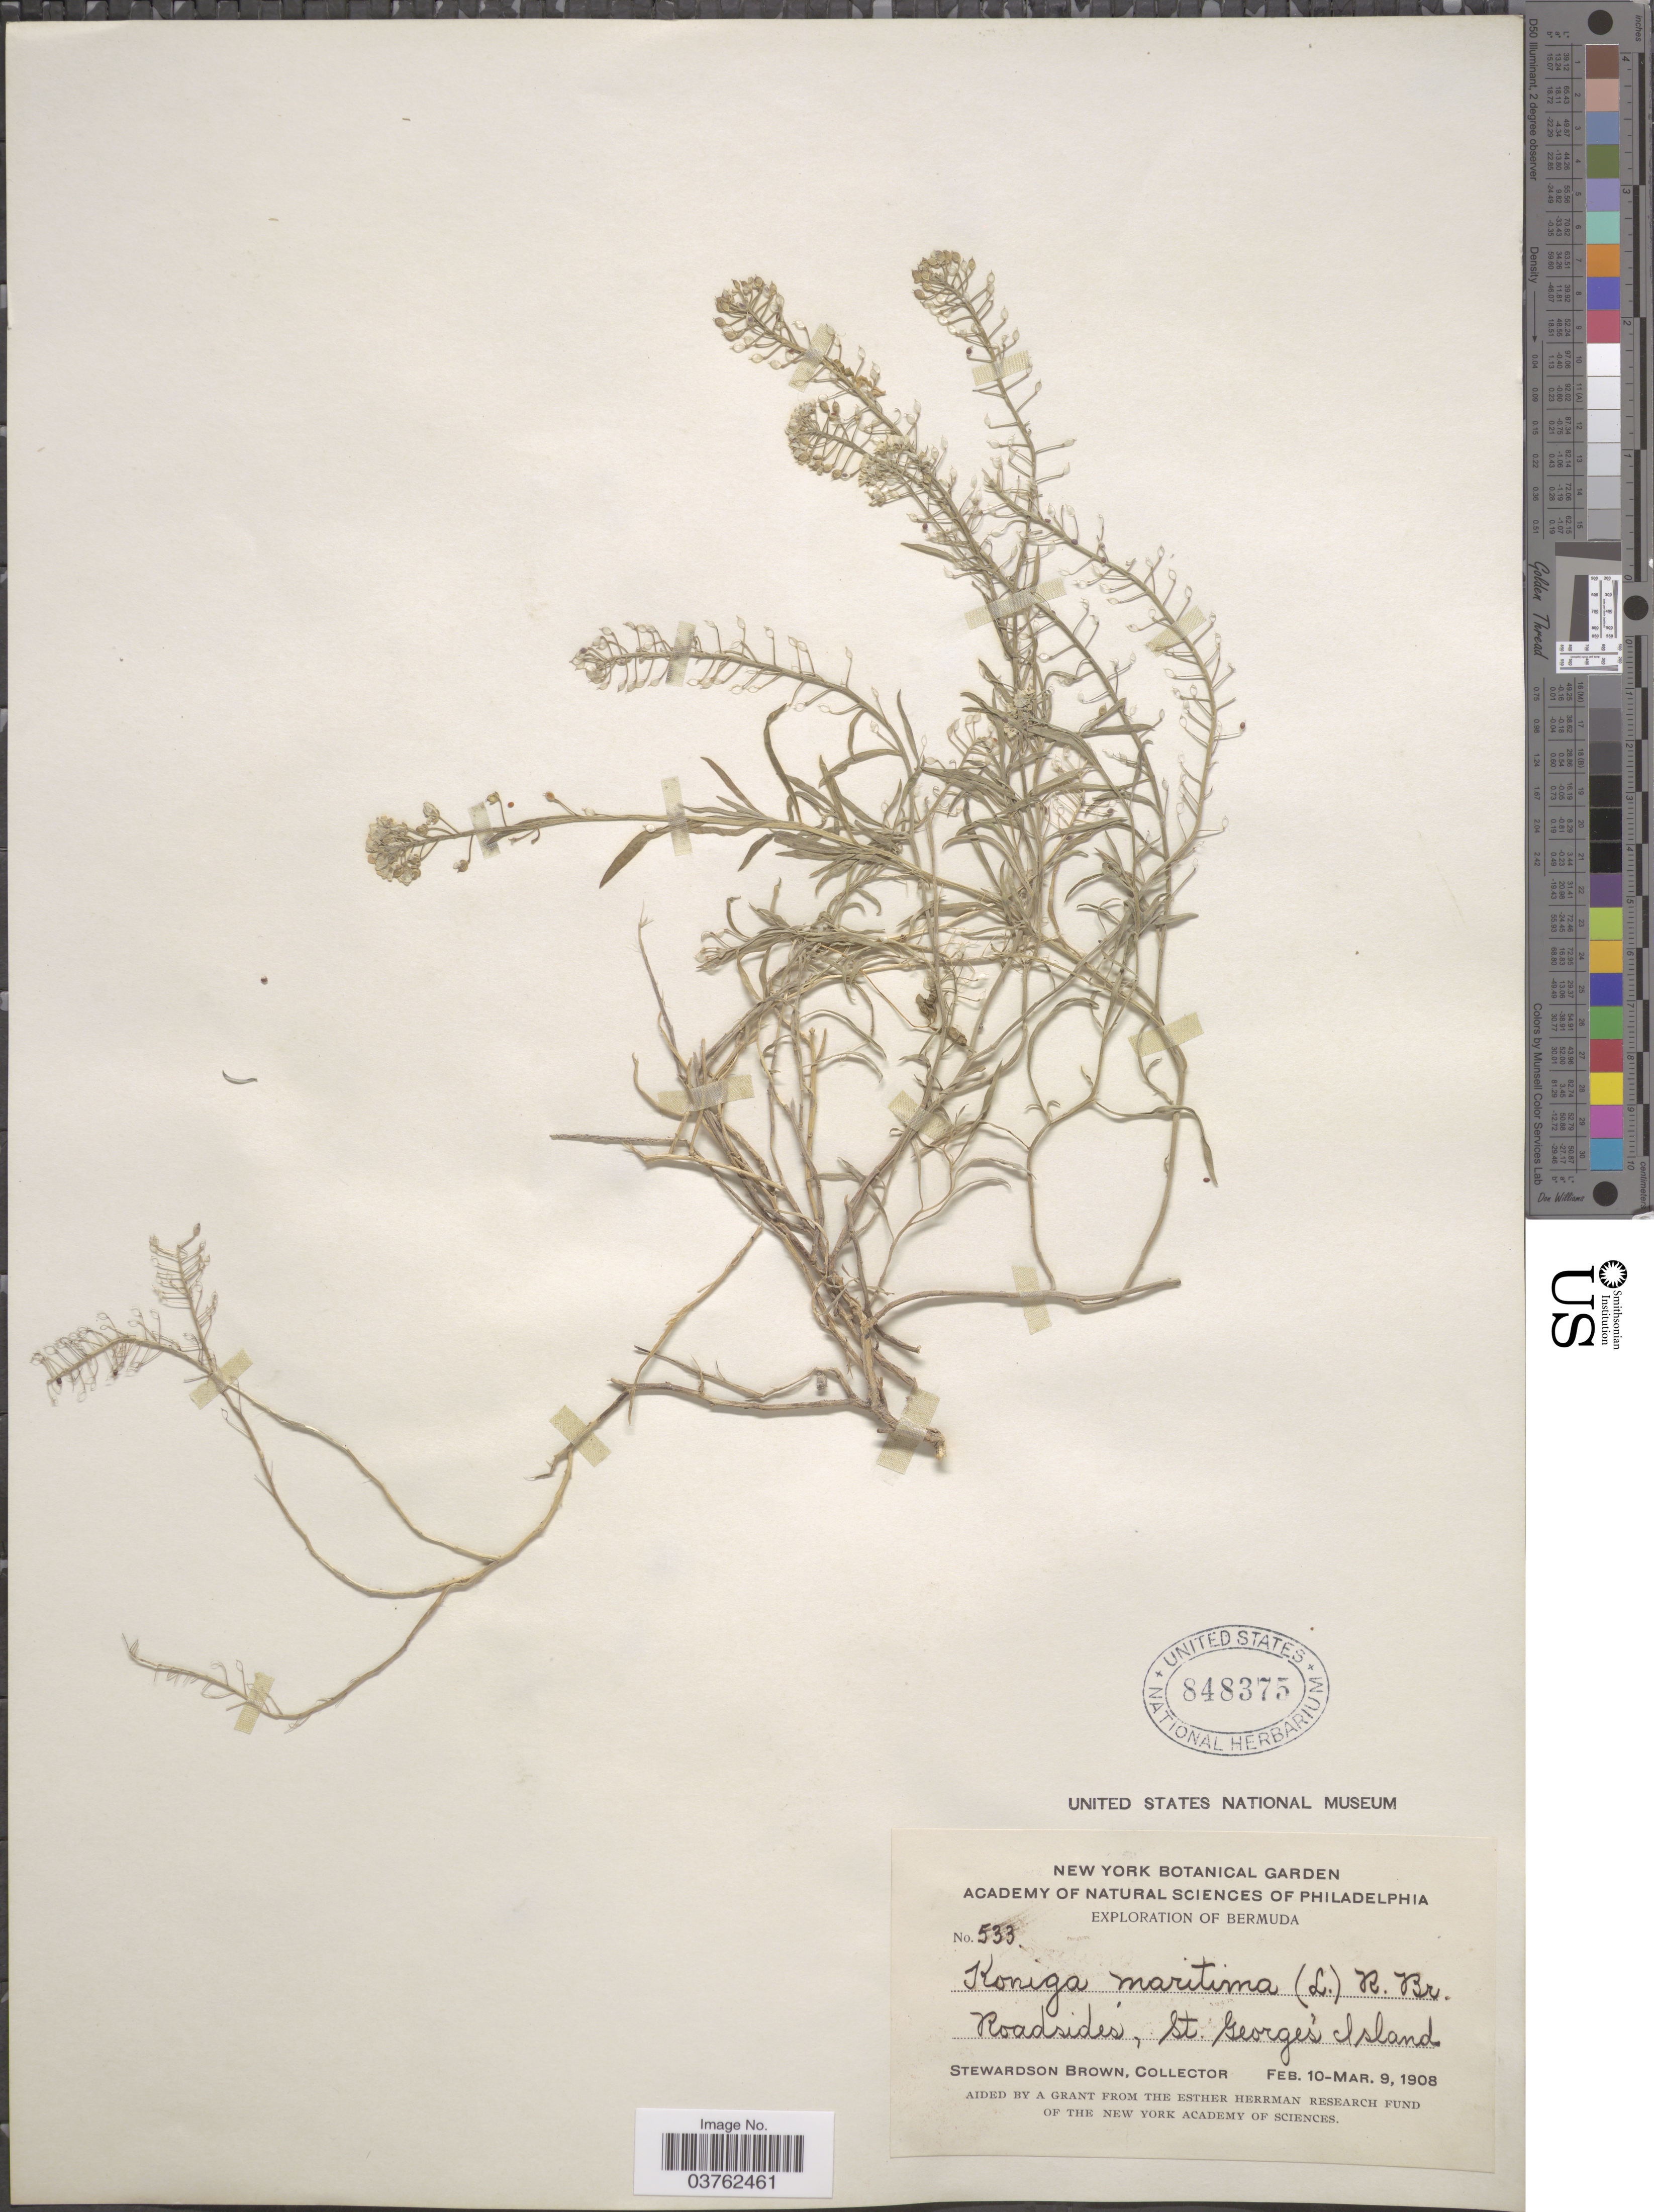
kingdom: Plantae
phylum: Tracheophyta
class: Magnoliopsida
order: Brassicales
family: Brassicaceae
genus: Lobularia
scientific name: Lobularia maritima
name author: (L.) Desv.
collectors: S. Brown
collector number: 533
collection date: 1908-02-10/1908-03-09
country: Bermuda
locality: Exploration of Bermuda. Roadsides, St. George's Island.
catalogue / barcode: US 848375